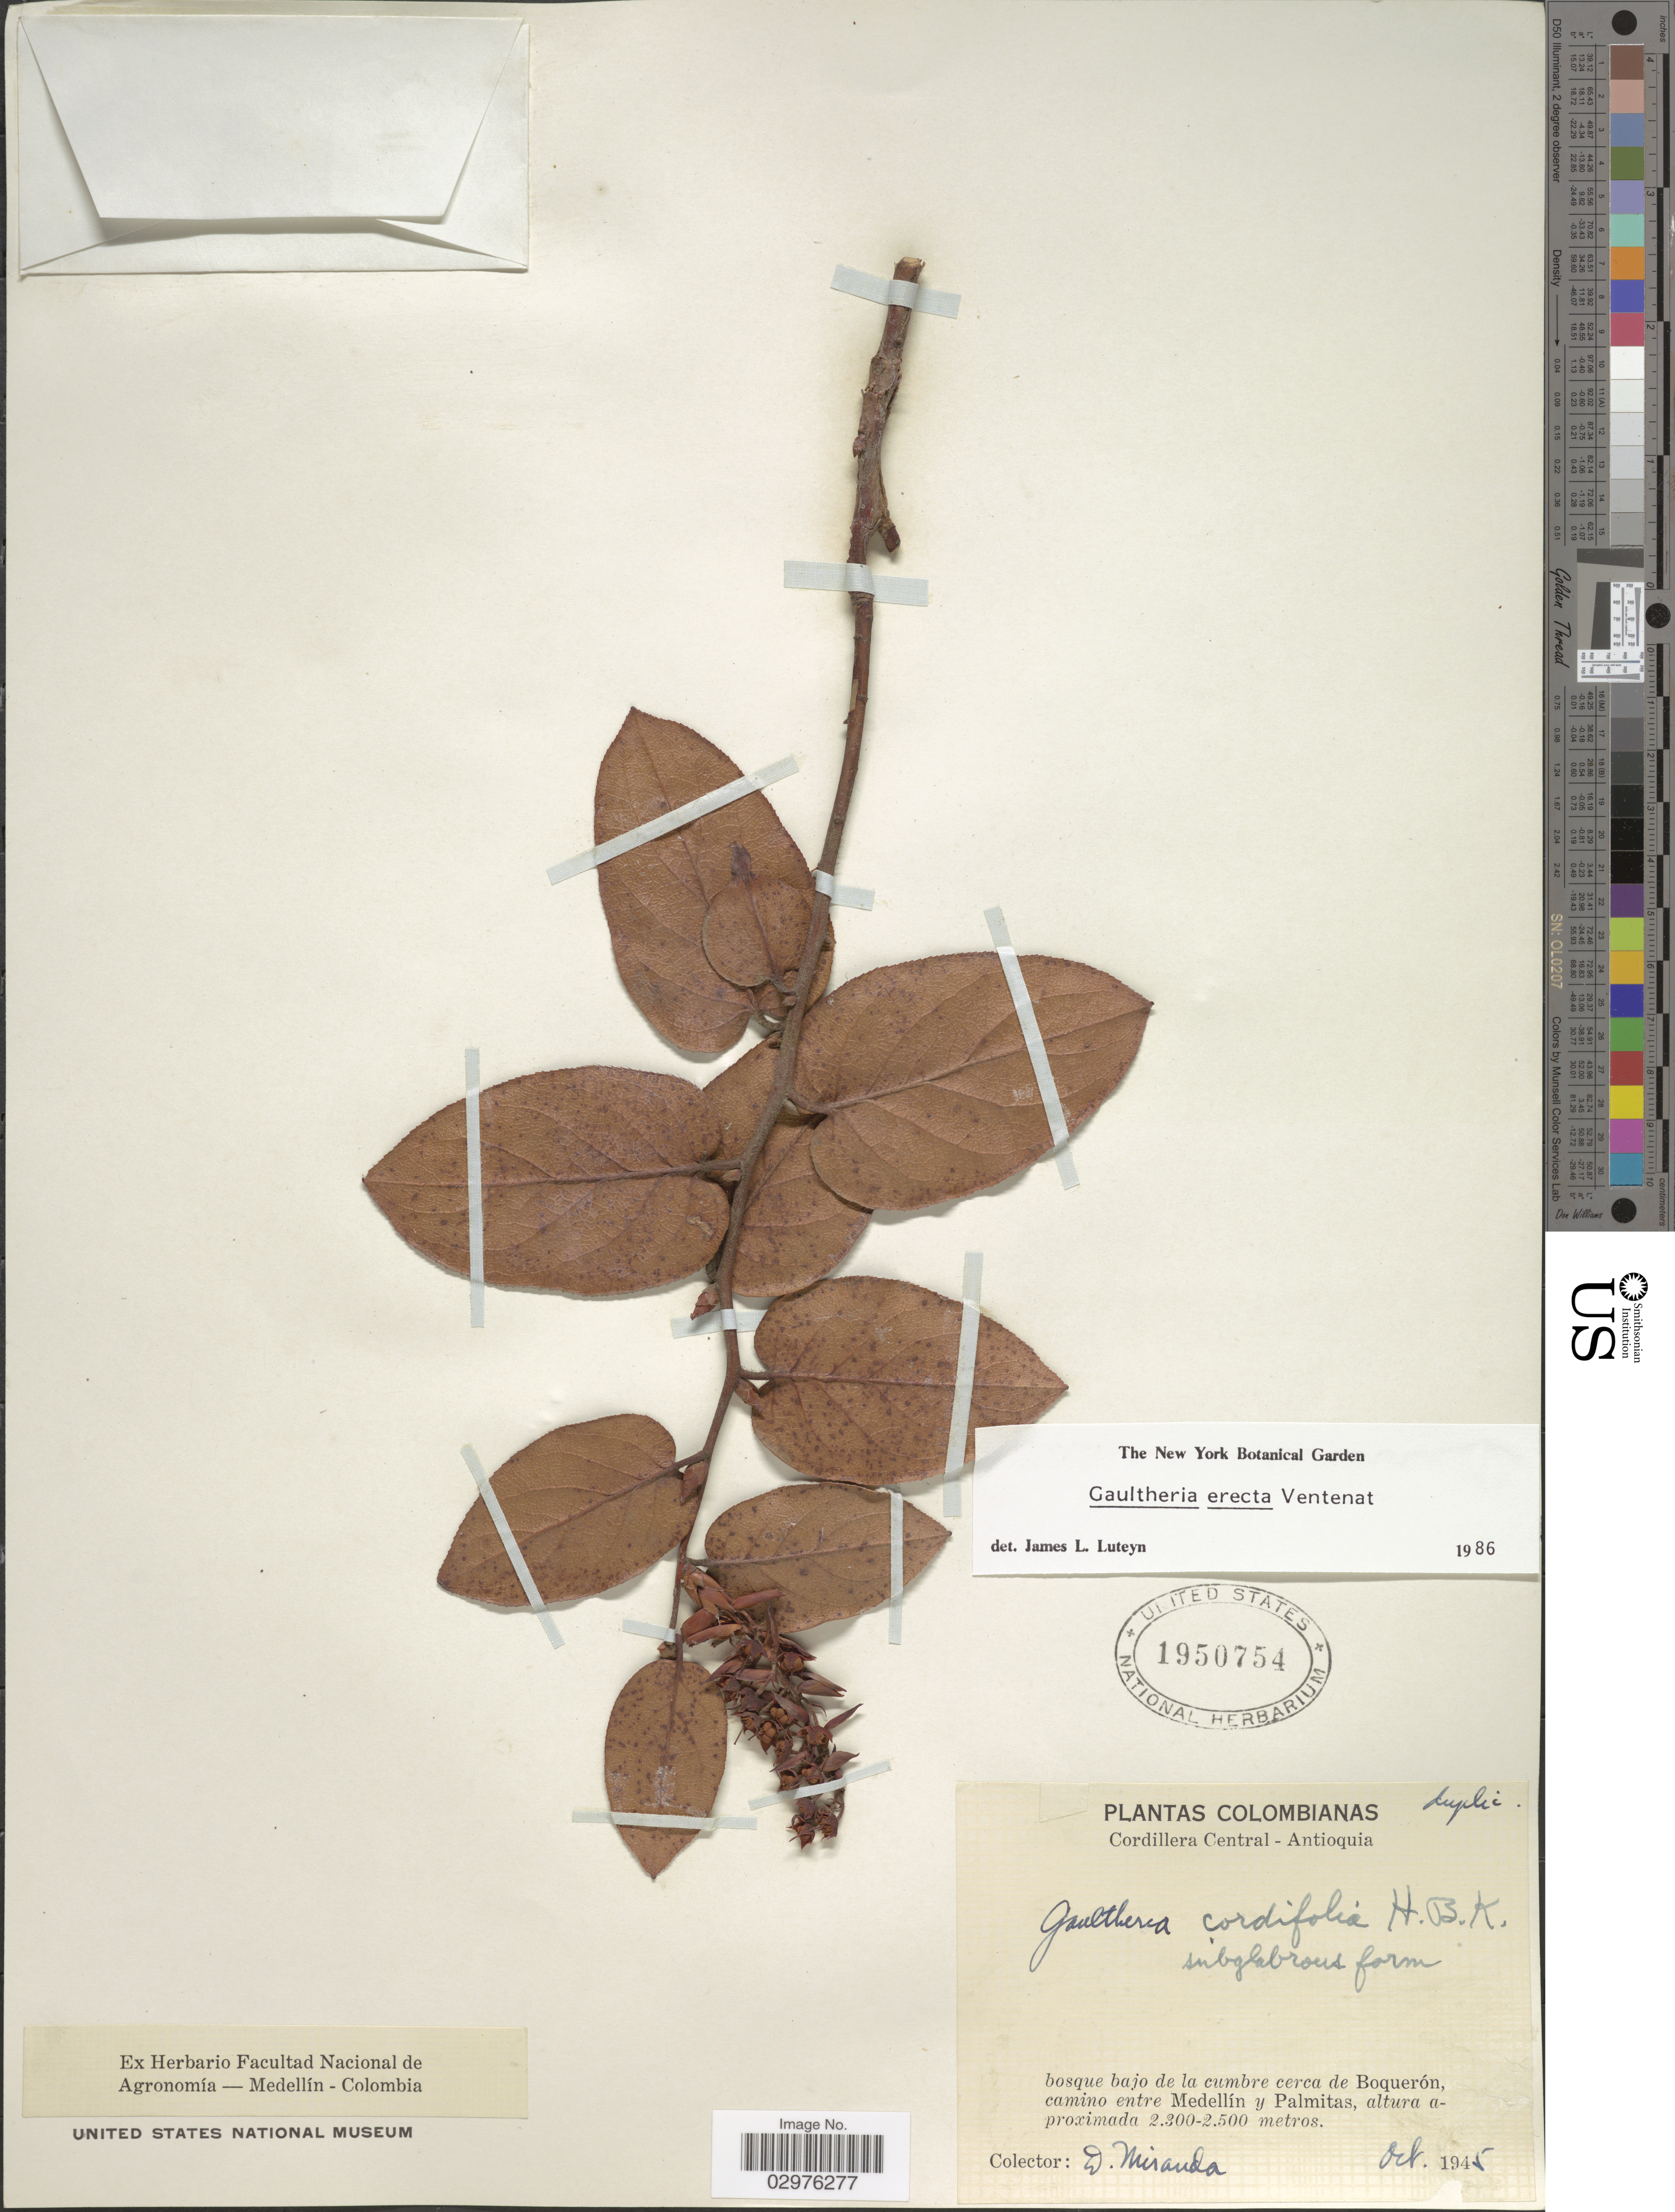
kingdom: Plantae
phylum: Tracheophyta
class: Magnoliopsida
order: Ericales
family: Ericaceae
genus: Gaultheria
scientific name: Gaultheria erecta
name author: Vent.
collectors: D. Miranda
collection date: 1945-10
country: Colombia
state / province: Antioquia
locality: Cordillera Central - Antioquia. Bosque bajo de la cumbre cerca de Boquerón, camino entre Medellín y Palmitas.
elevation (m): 2300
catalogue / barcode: US 1950754